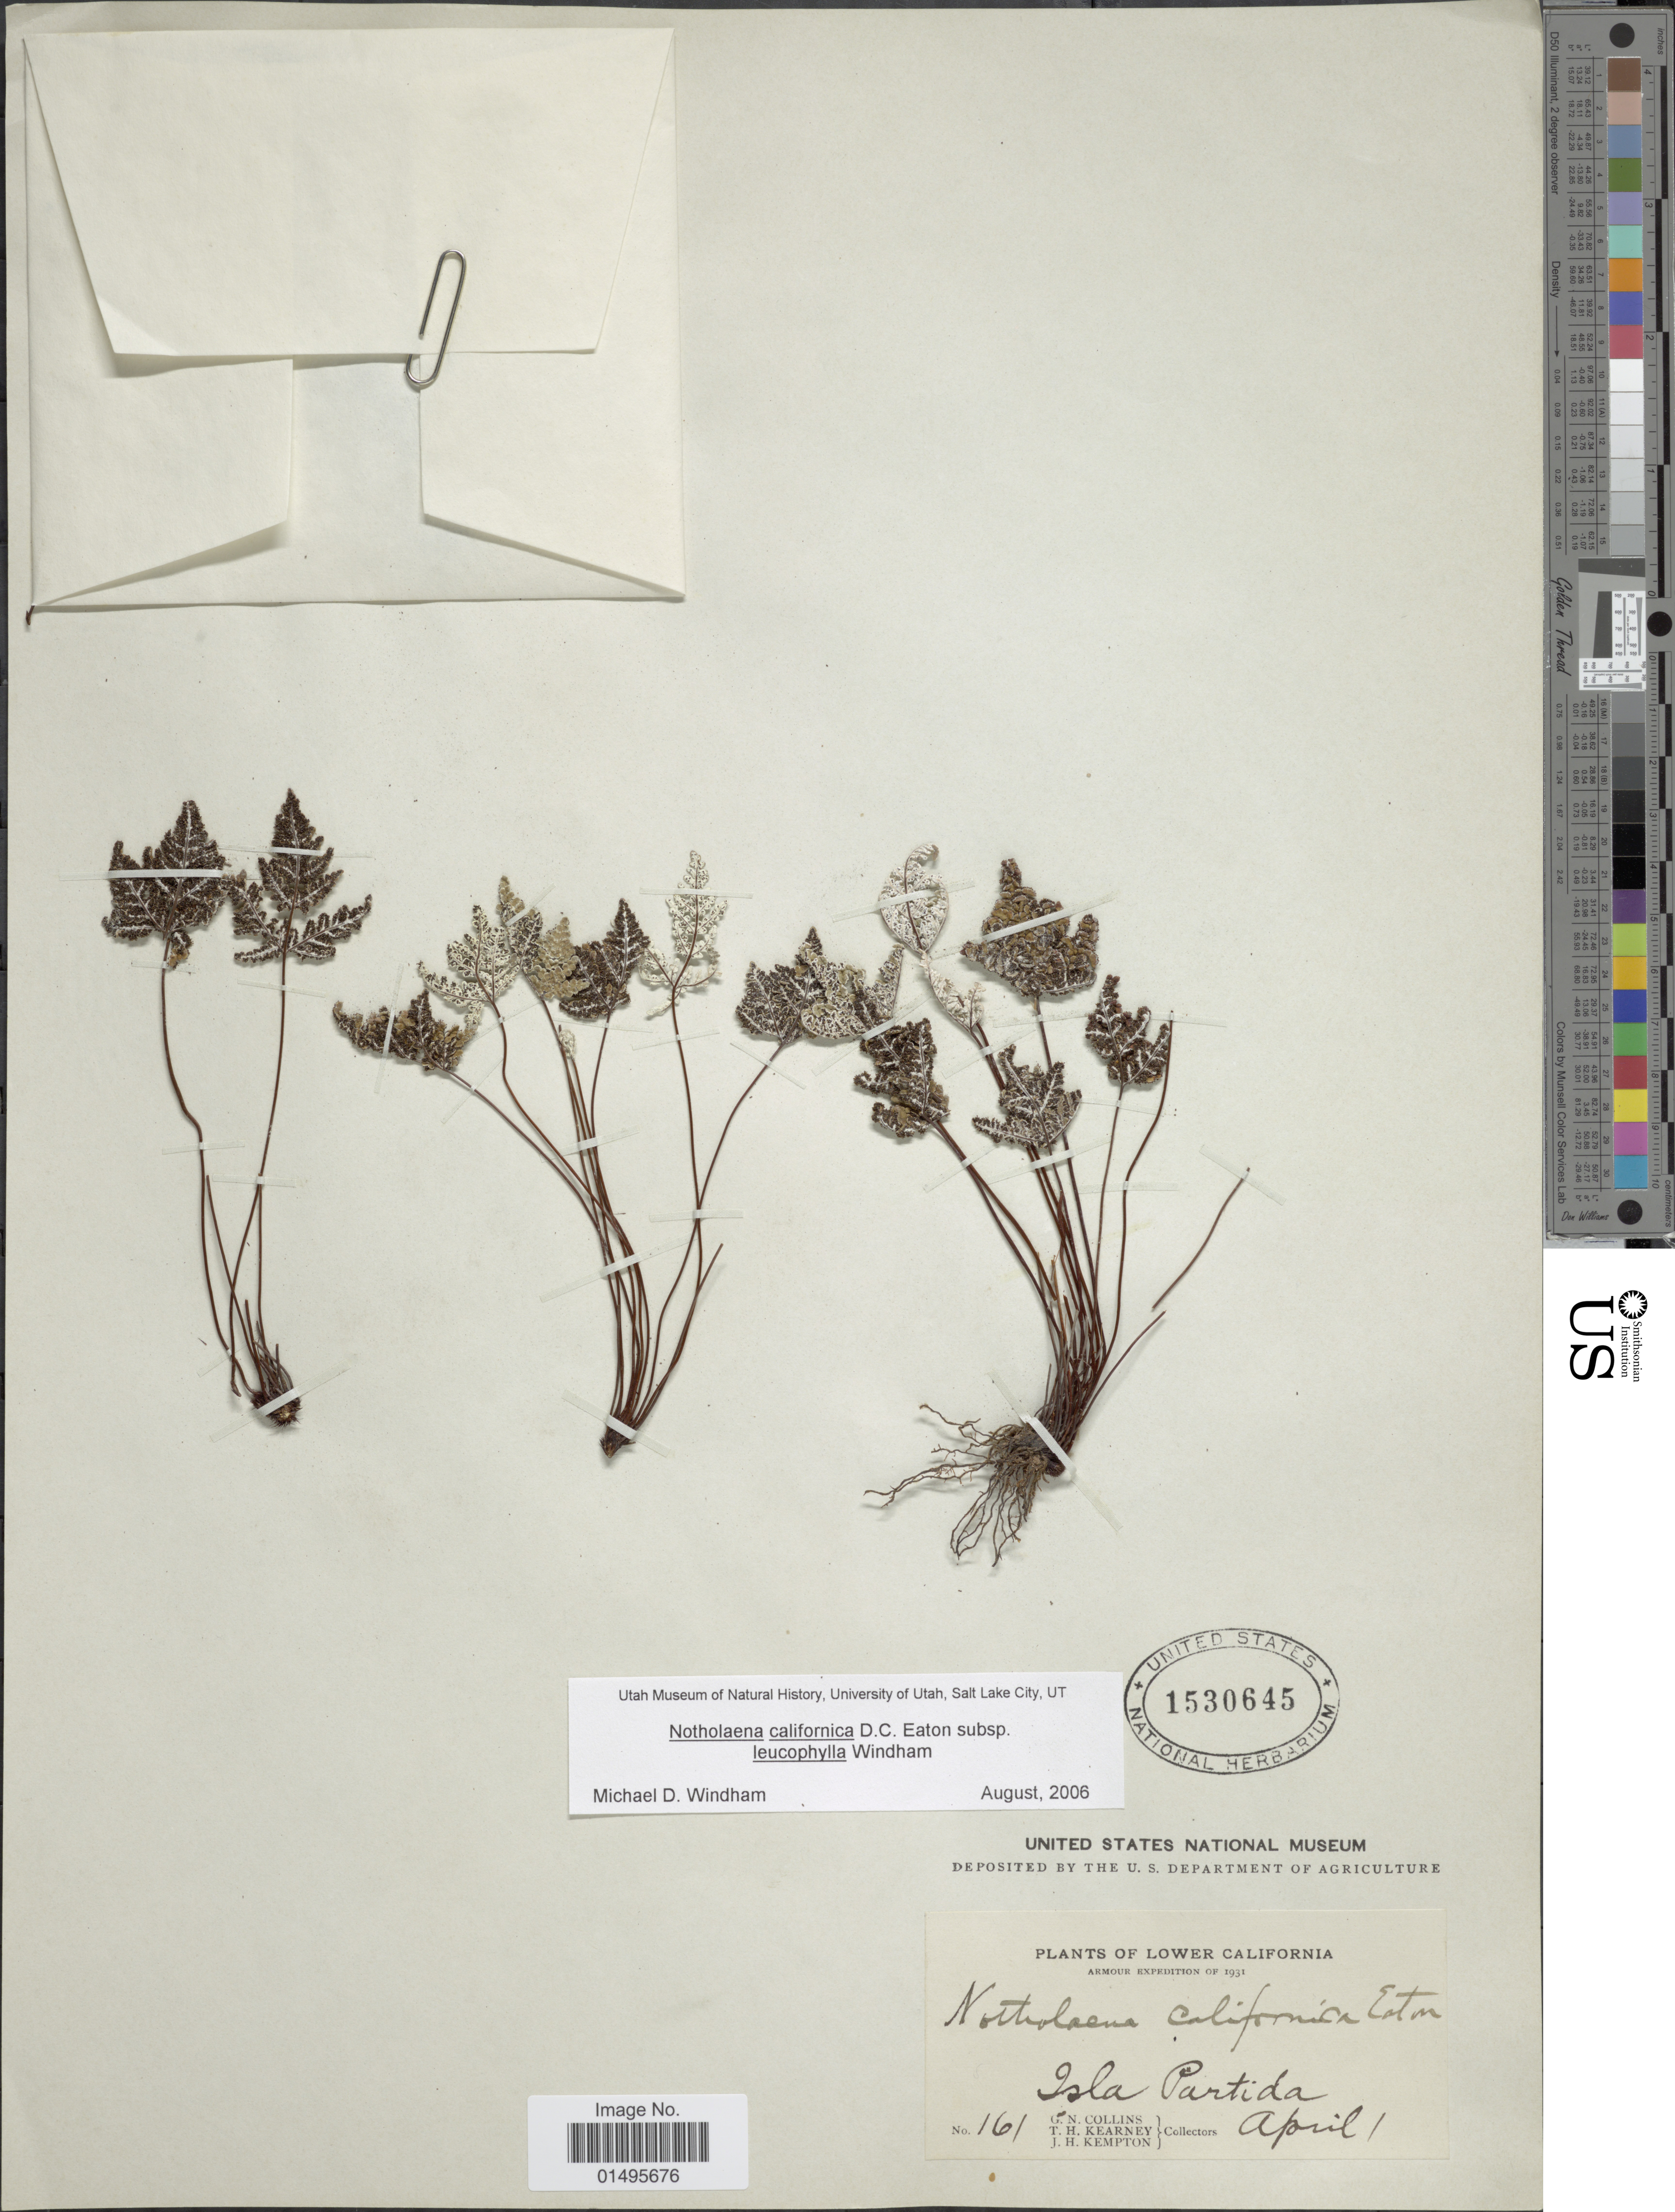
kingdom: Plantae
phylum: Tracheophyta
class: Polypodiopsida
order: Polypodiales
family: Pteridaceae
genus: Notholaena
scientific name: Notholaena californica subsp. leucophylla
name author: Windham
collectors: G. Collins, T. H. Kearney & J. H. Kempton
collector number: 161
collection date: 1931-04-01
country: Mexico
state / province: Baja California Norte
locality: Lower California, Isla Partida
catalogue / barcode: US 1530645